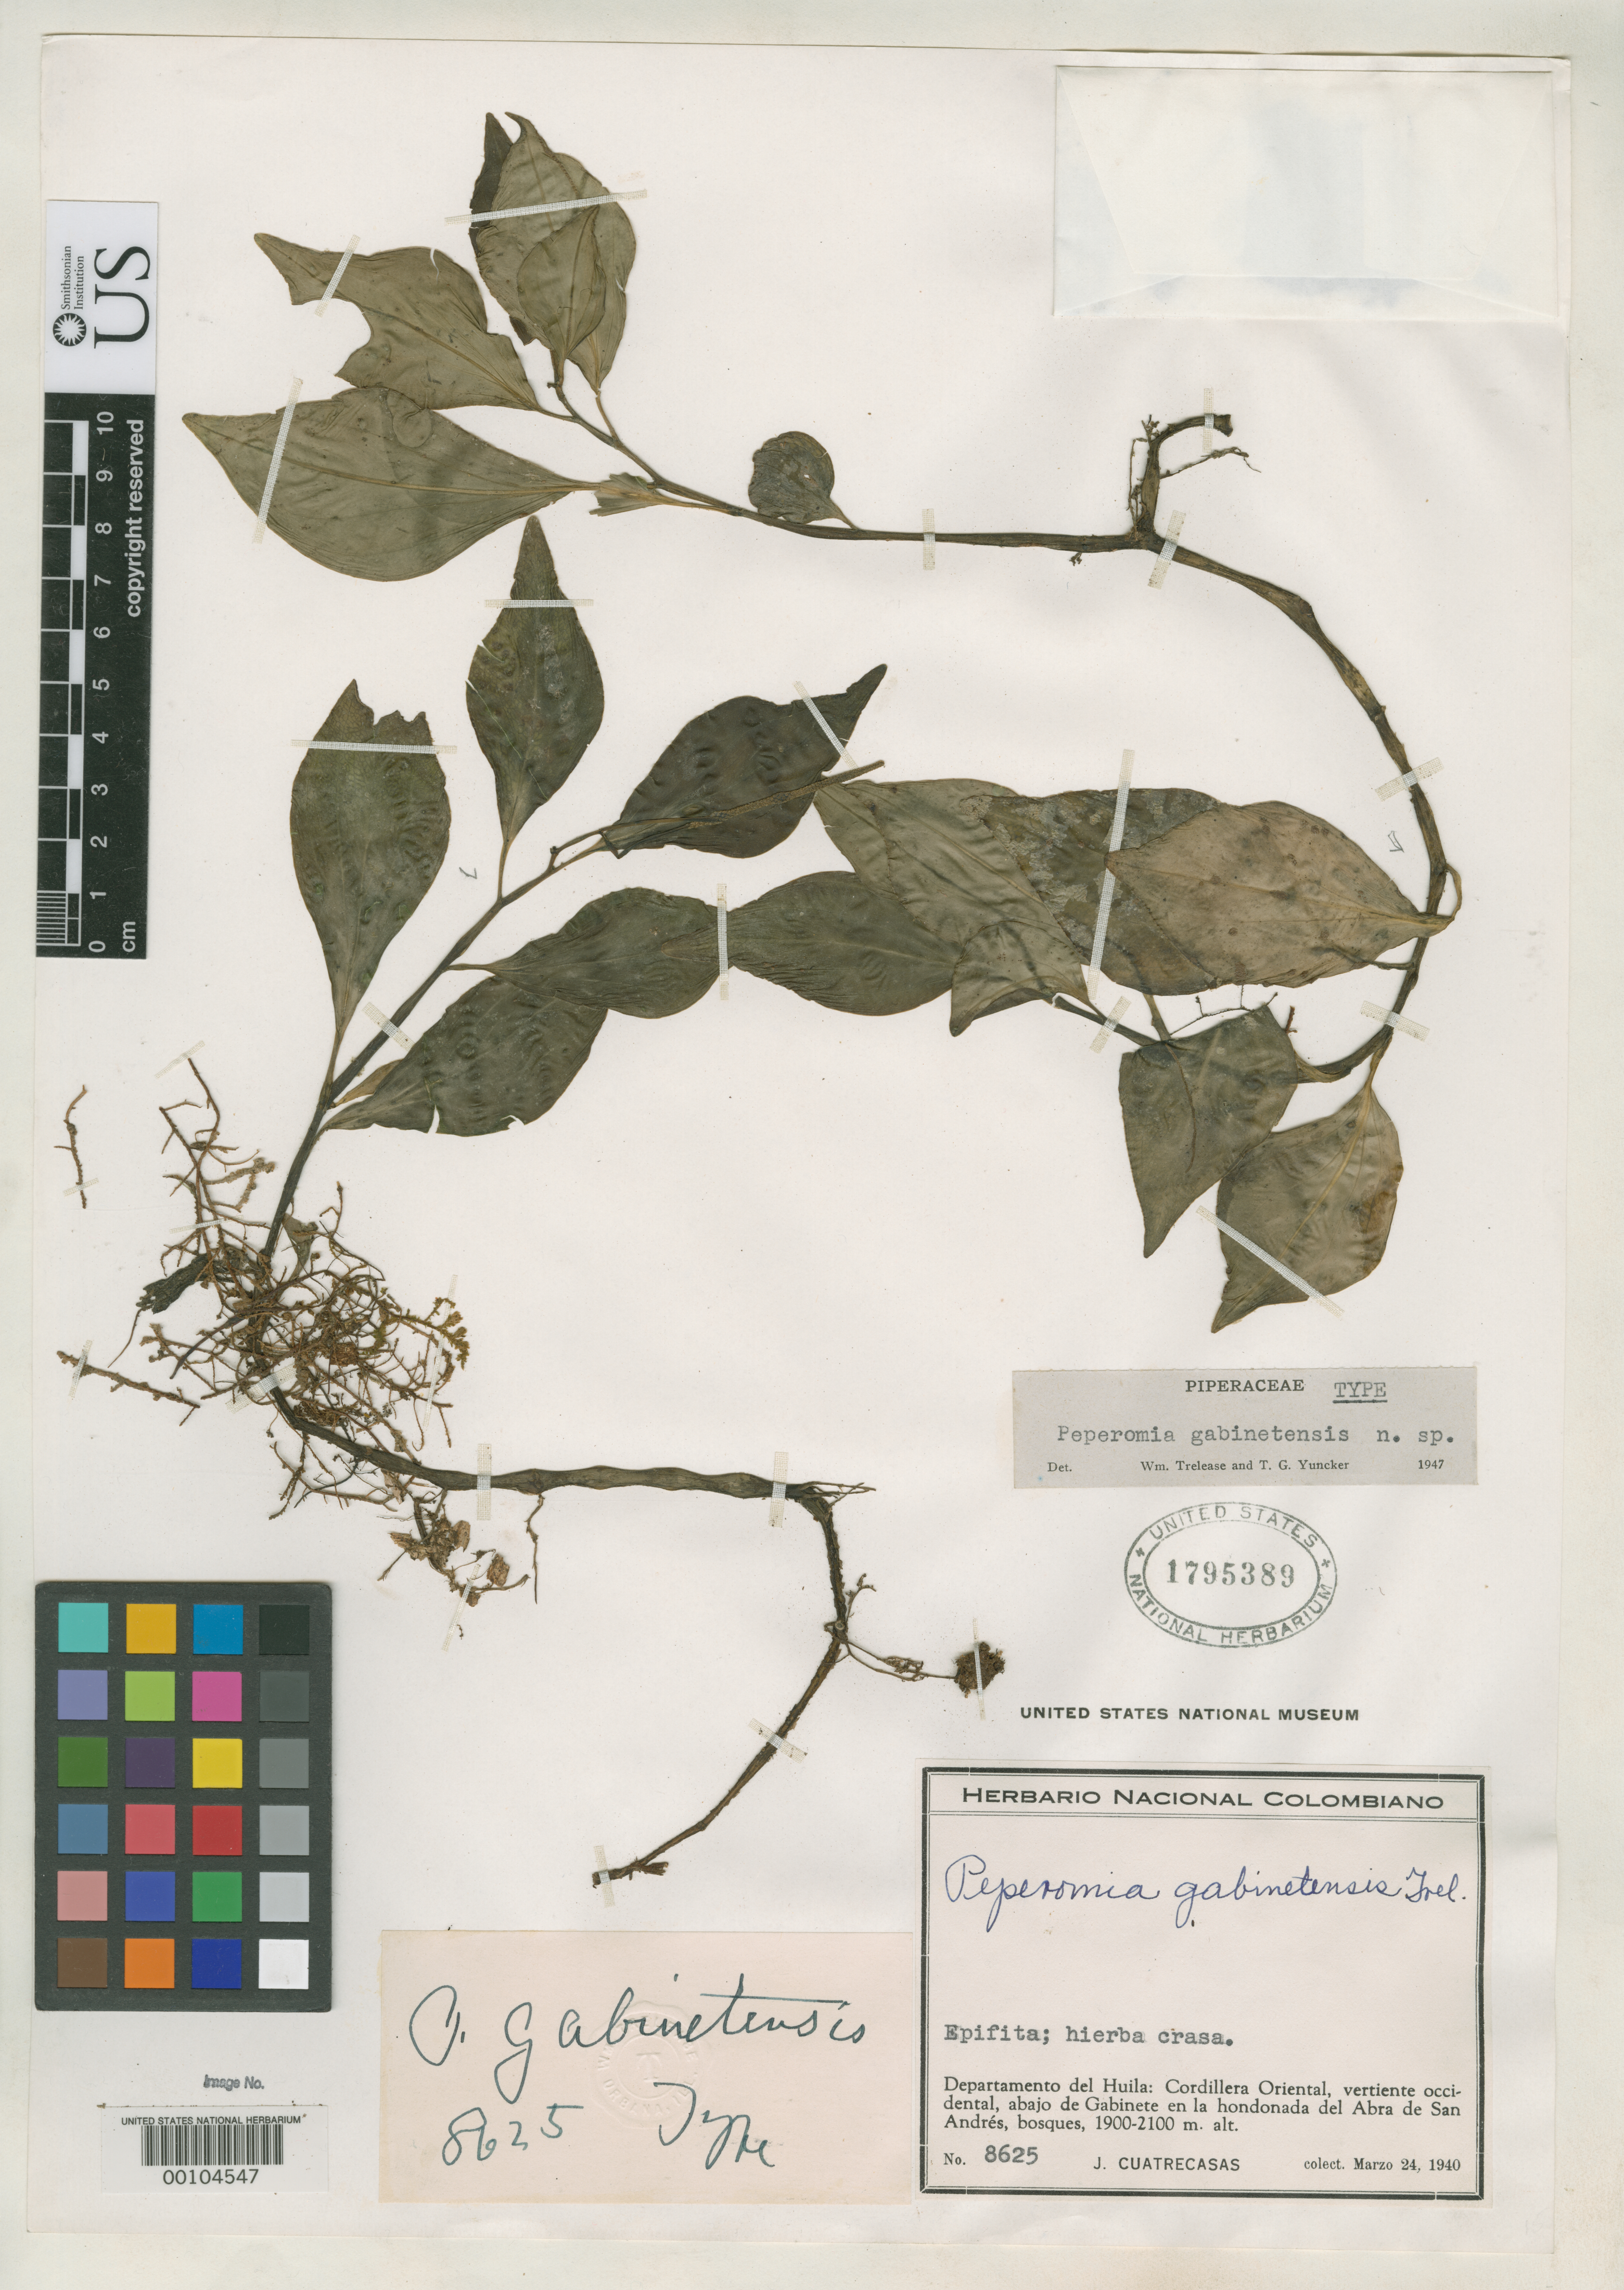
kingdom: Plantae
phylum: Tracheophyta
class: Magnoliopsida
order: Piperales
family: Piperaceae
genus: Peperomia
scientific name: Peperomia gabinetensis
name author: Trel. & Yunck.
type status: Holotype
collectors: J. Cuatrecasas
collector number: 8625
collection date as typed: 24 Mar 1940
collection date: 1940-03-24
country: Colombia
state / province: Huila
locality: Below Gabinete, Abra de San Andres ravine.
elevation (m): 1900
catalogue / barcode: US 1795389